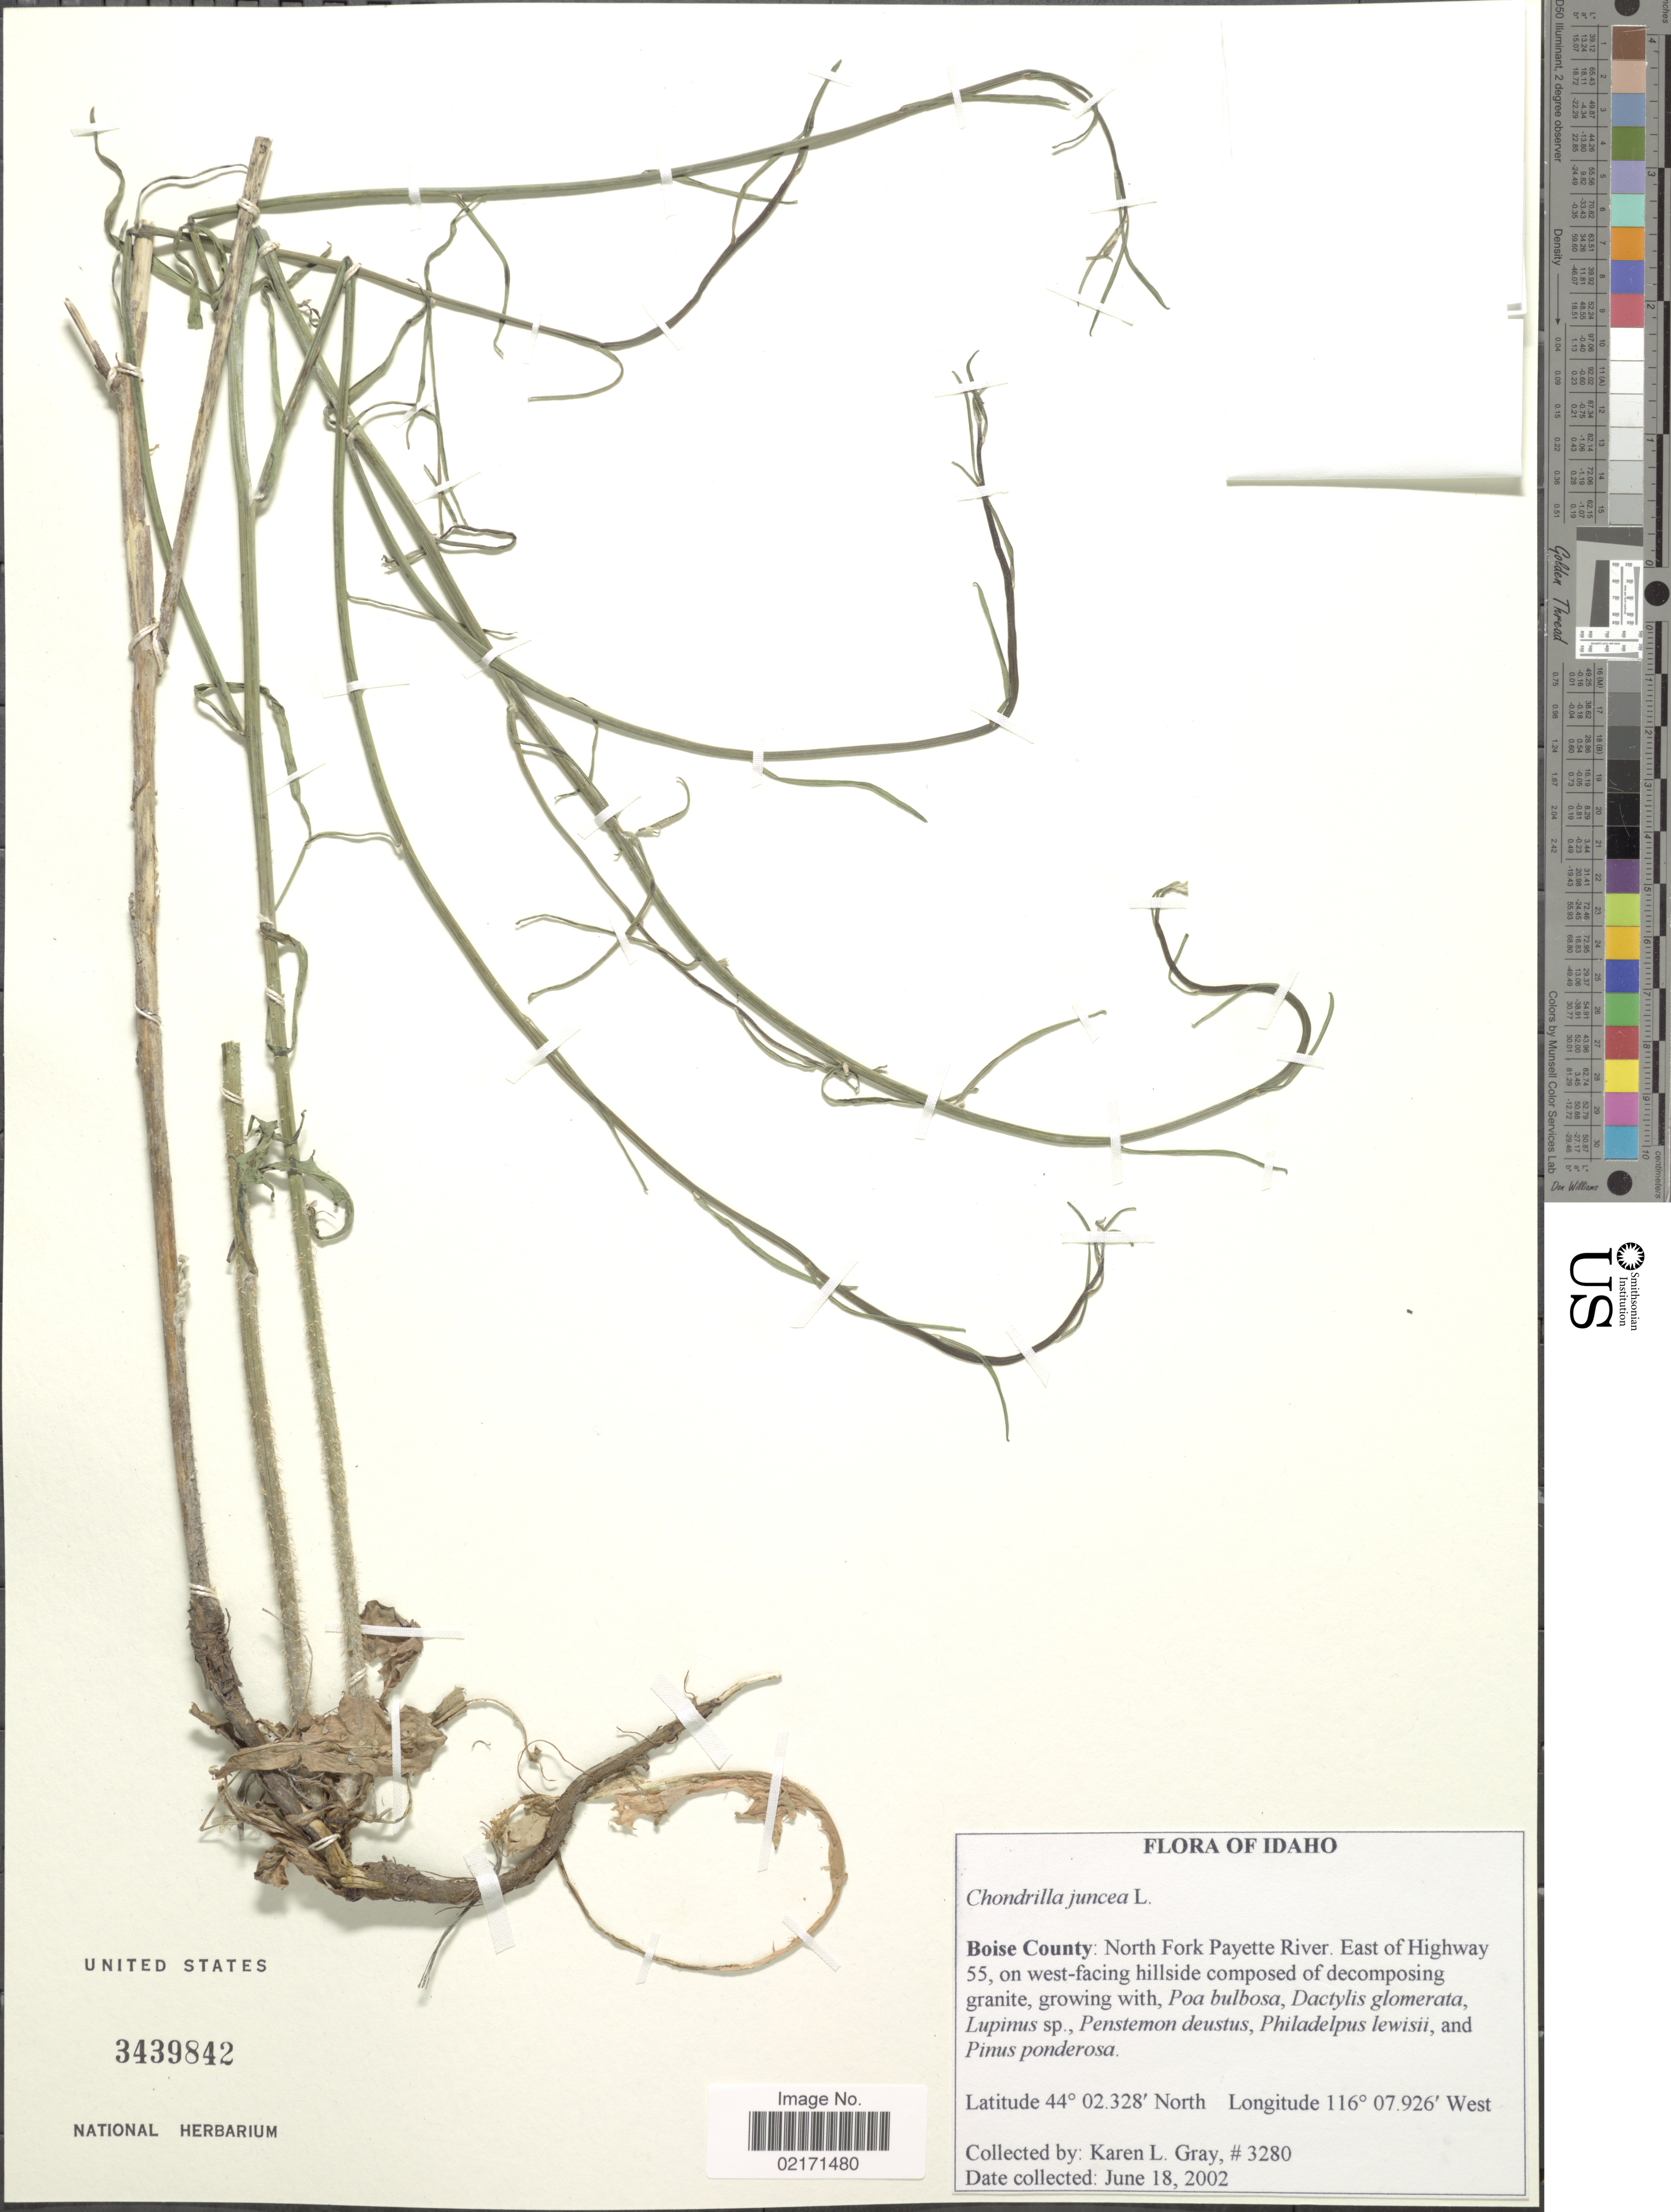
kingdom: Plantae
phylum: Tracheophyta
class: Magnoliopsida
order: Asterales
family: Asteraceae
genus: Chondrilla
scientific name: Chondrilla juncea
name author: L.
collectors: K. L. Gray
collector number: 3280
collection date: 2002-06-18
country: United States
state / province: Idaho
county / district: Boise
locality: Boise County: North Fork Payette River. East of Highway 55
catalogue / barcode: US 3439842